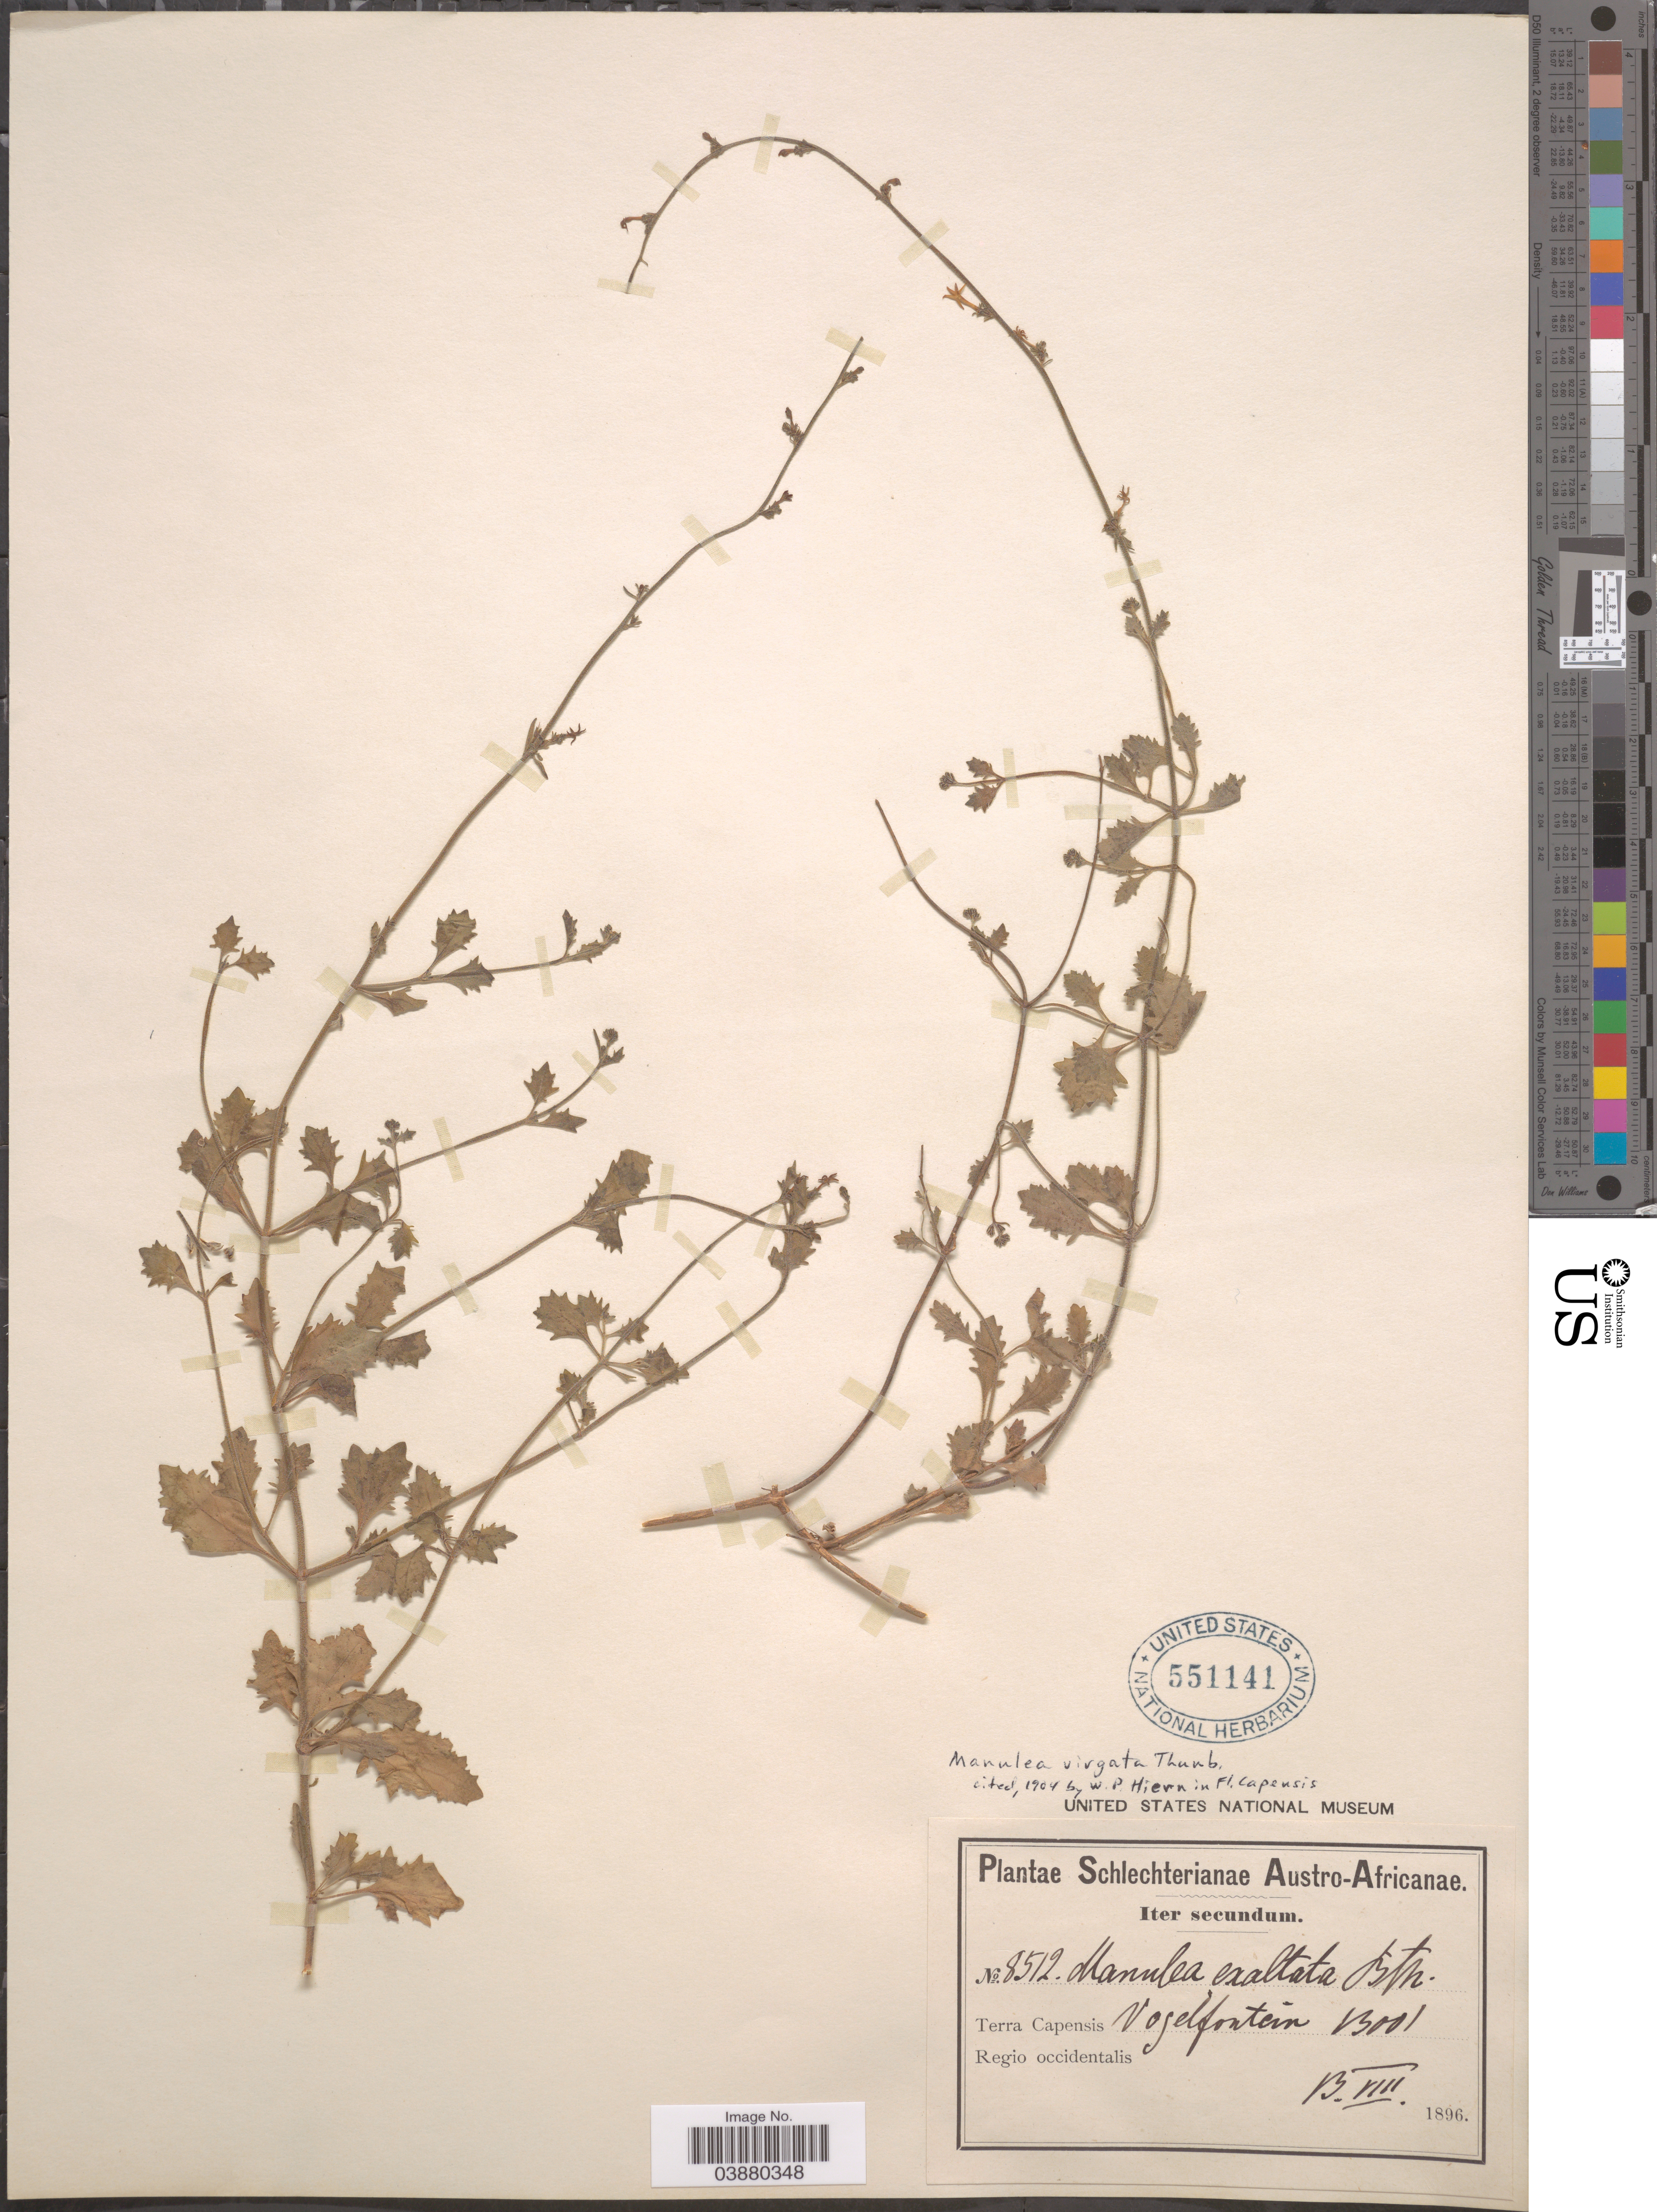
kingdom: Plantae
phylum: Tracheophyta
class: Magnoliopsida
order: Lamiales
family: Scrophulariaceae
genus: Manulea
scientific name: Manulea virgata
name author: Thunb.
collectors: Schlechter, --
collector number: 8512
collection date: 1896-08-13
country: South Africa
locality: Austro-Africanae. Terra Capensis, Vogelfontein. Regio occidentalis.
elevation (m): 396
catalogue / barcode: US 551141